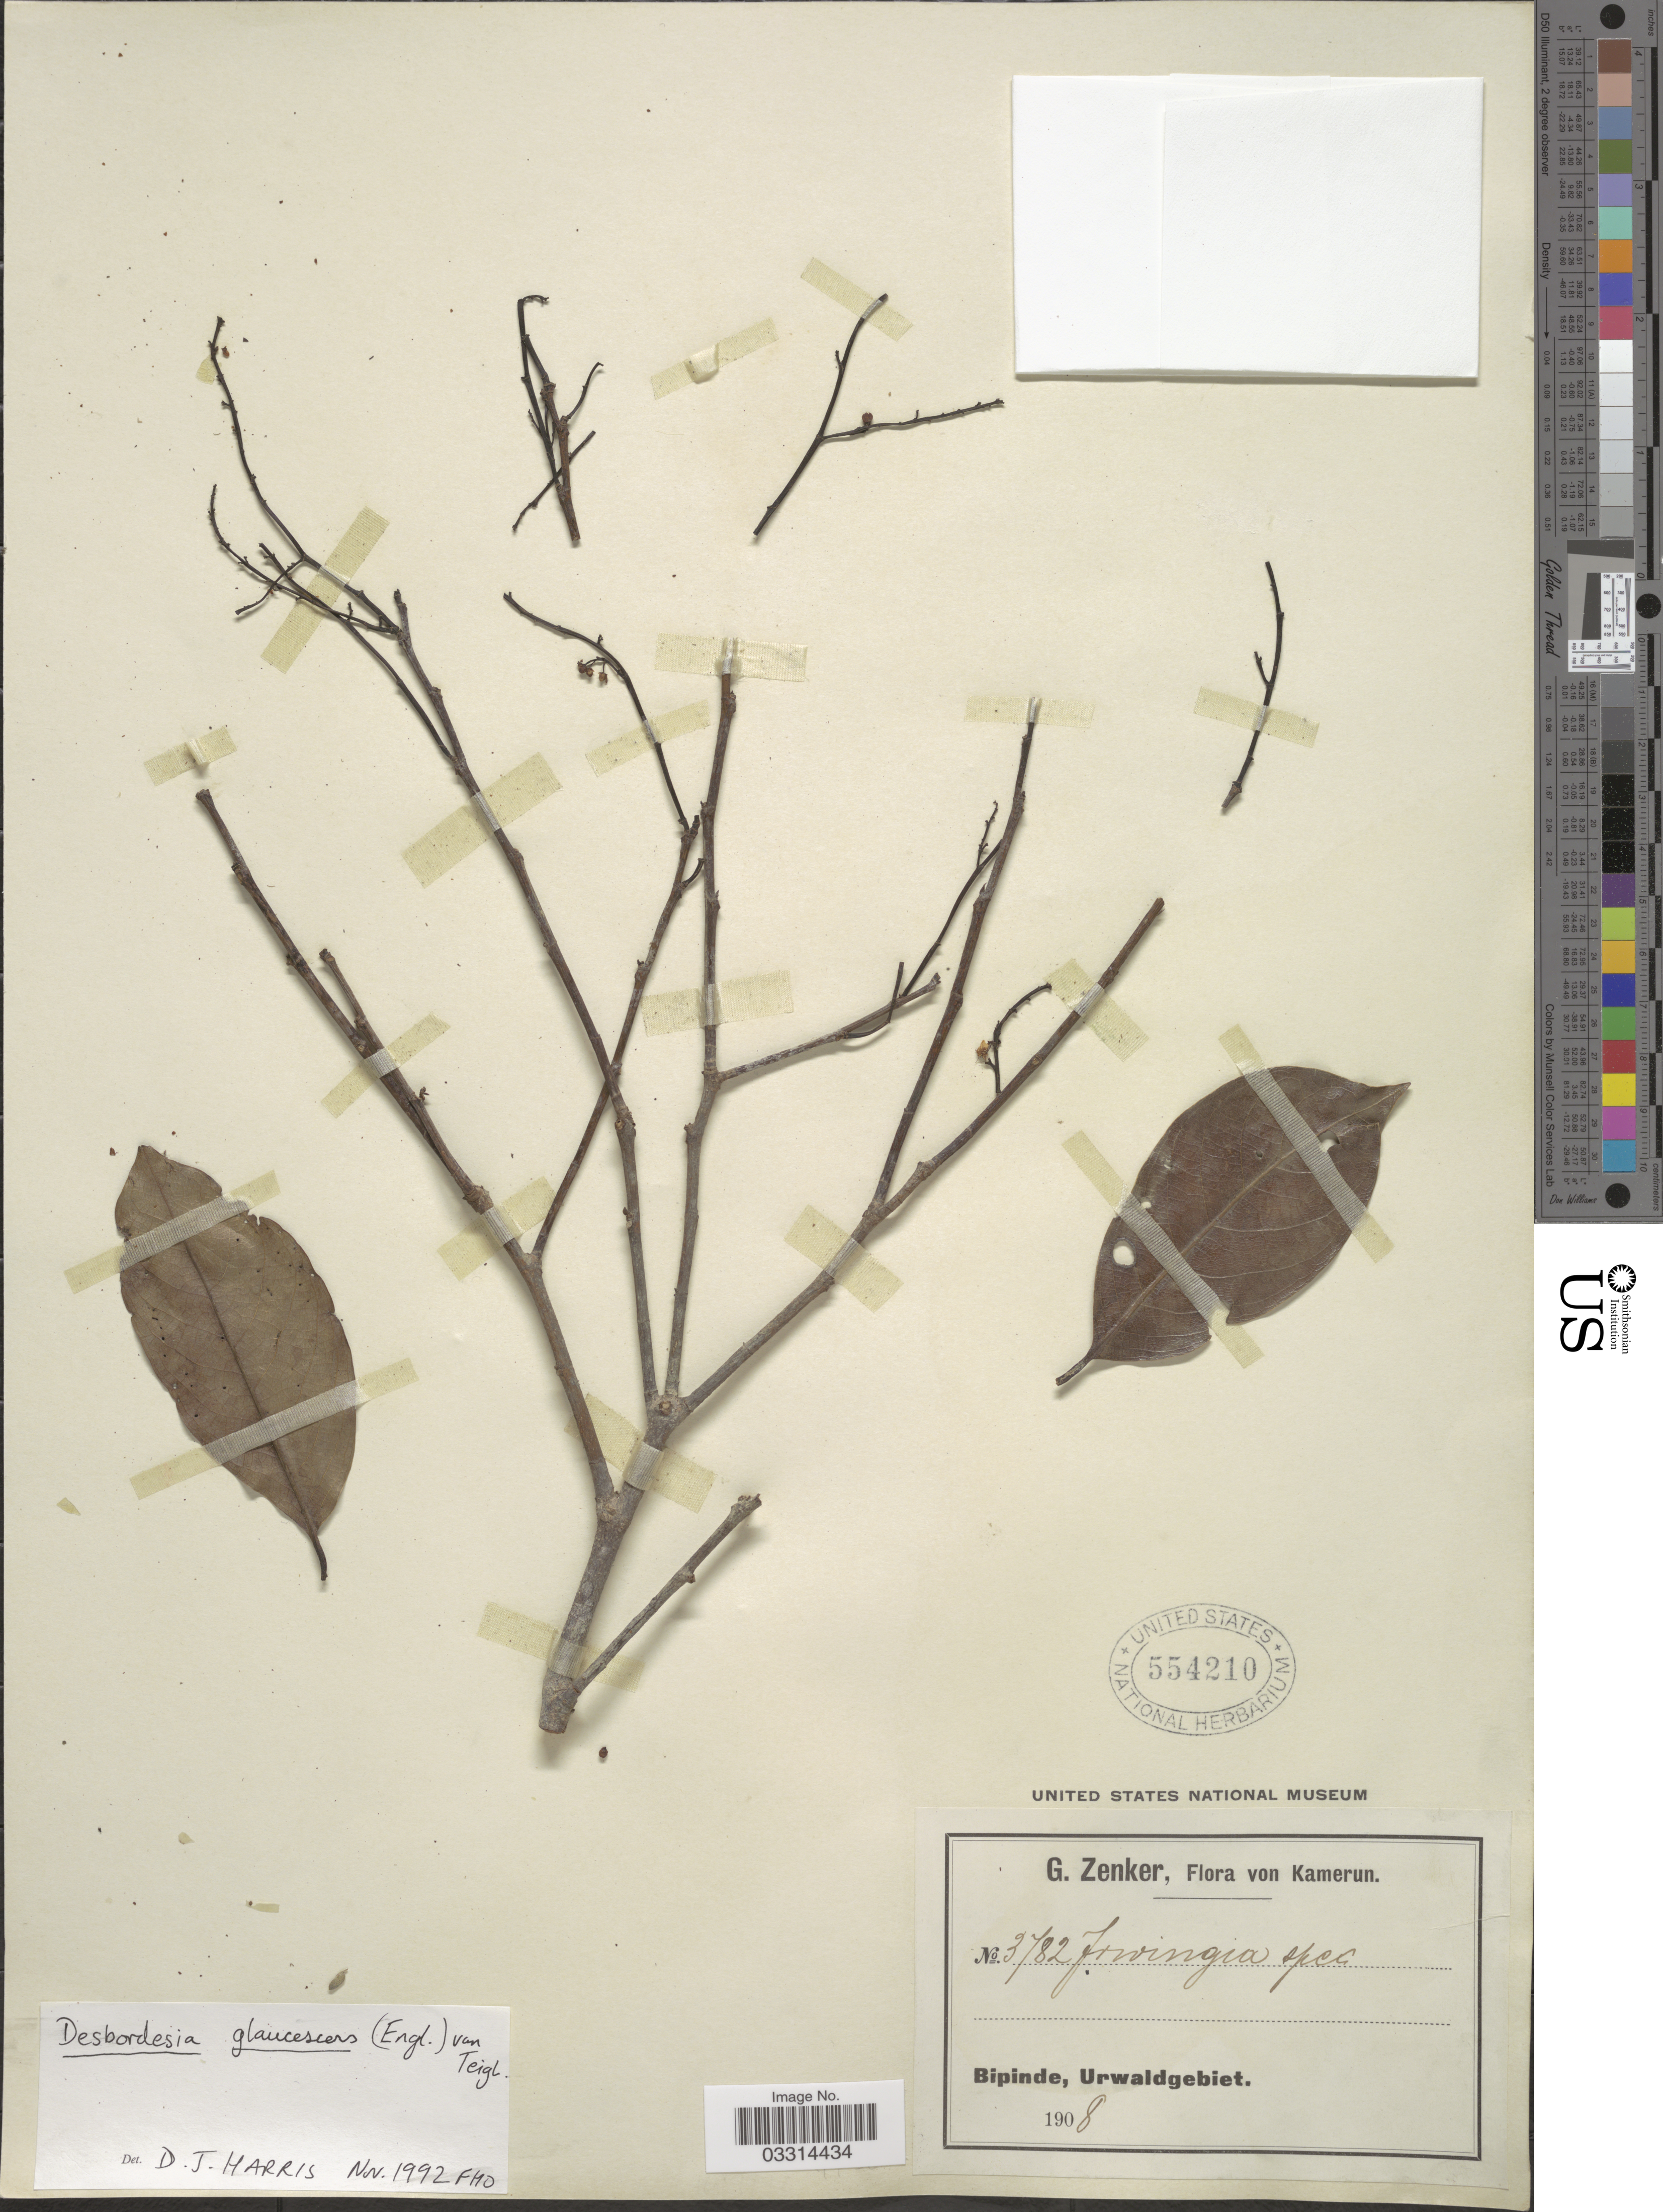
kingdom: Plantae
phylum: Tracheophyta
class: Magnoliopsida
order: Malpighiales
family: Irvingiaceae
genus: Desbordesia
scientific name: Desbordesia glaucescens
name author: (Engl.) Tiegh.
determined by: Harris, D. J.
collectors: G. A. Zenker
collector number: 3782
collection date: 1908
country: Cameroon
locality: Bipinde, Urwaldgebiet.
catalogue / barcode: US 554210